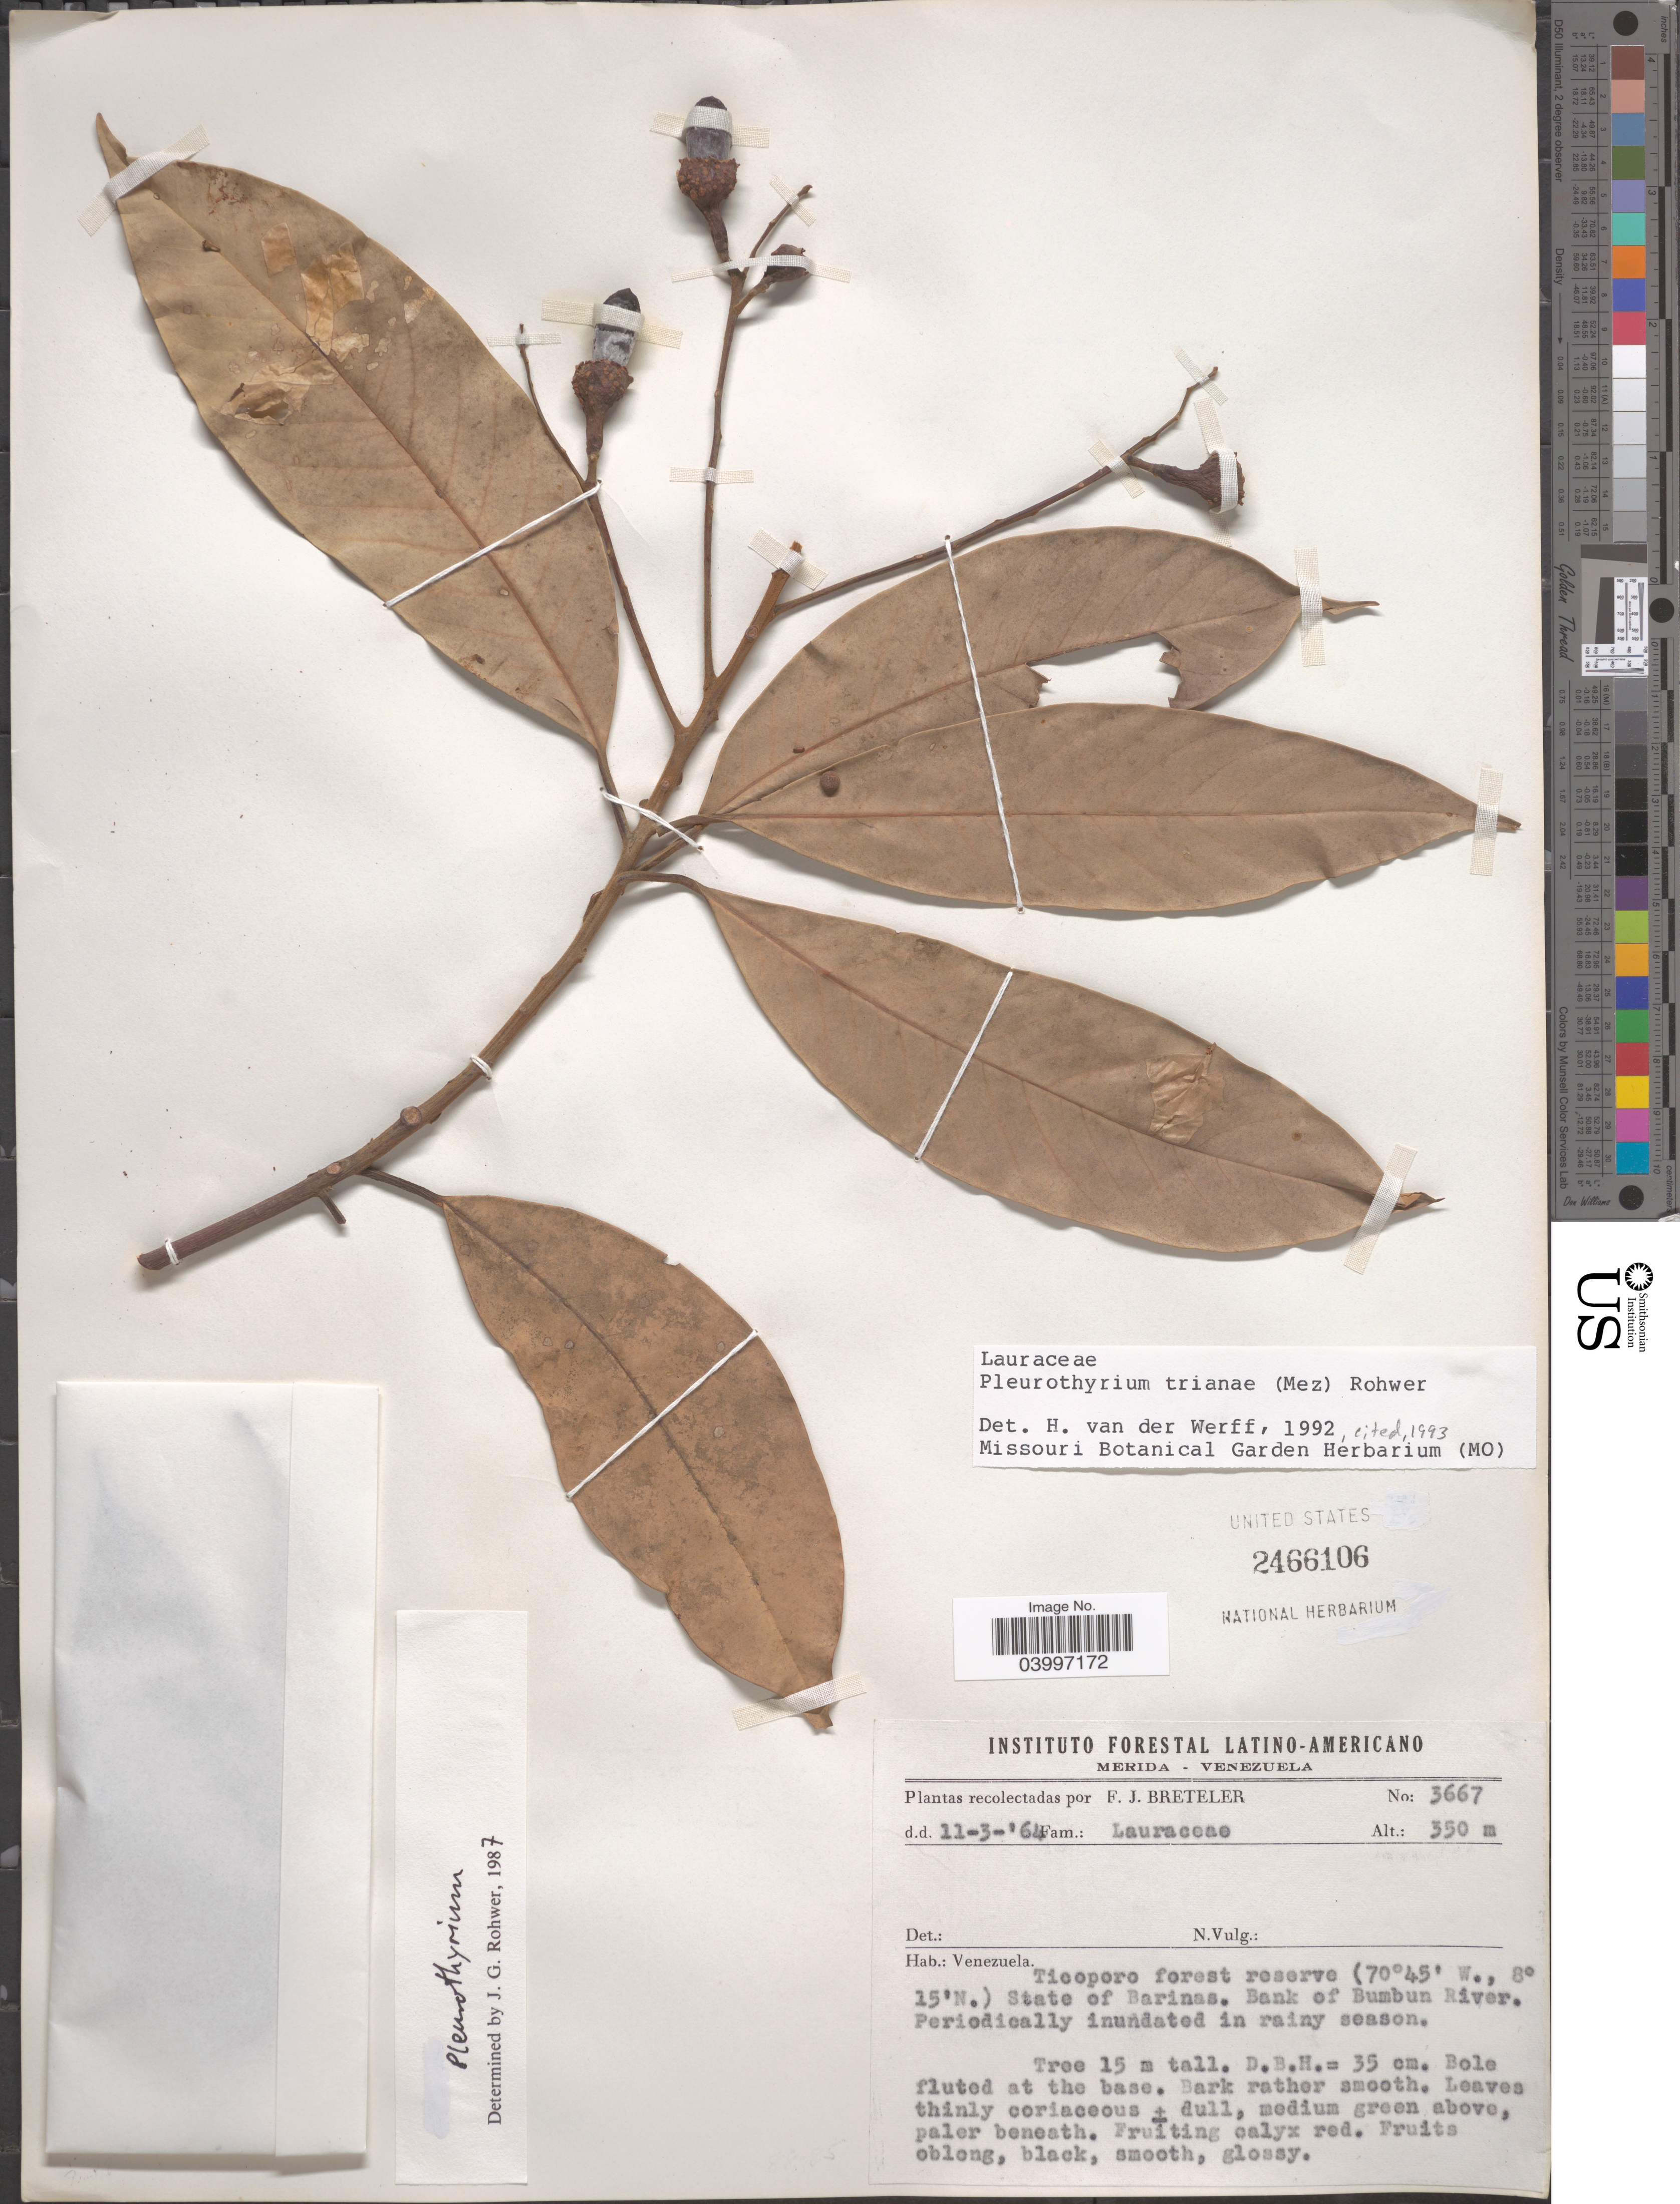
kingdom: Plantae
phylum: Tracheophyta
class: Magnoliopsida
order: Laurales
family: Lauraceae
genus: Pleurothyrium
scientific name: Pleurothyrium trianae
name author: (Mez) Rohwer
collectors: F. J. Breteler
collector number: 3667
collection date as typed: Transcribed d/m/y: 11/3/64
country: Venezuela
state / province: Barinas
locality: Ticoporo forest reserve. Bank of Bumbun River.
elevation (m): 350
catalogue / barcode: US 2466106